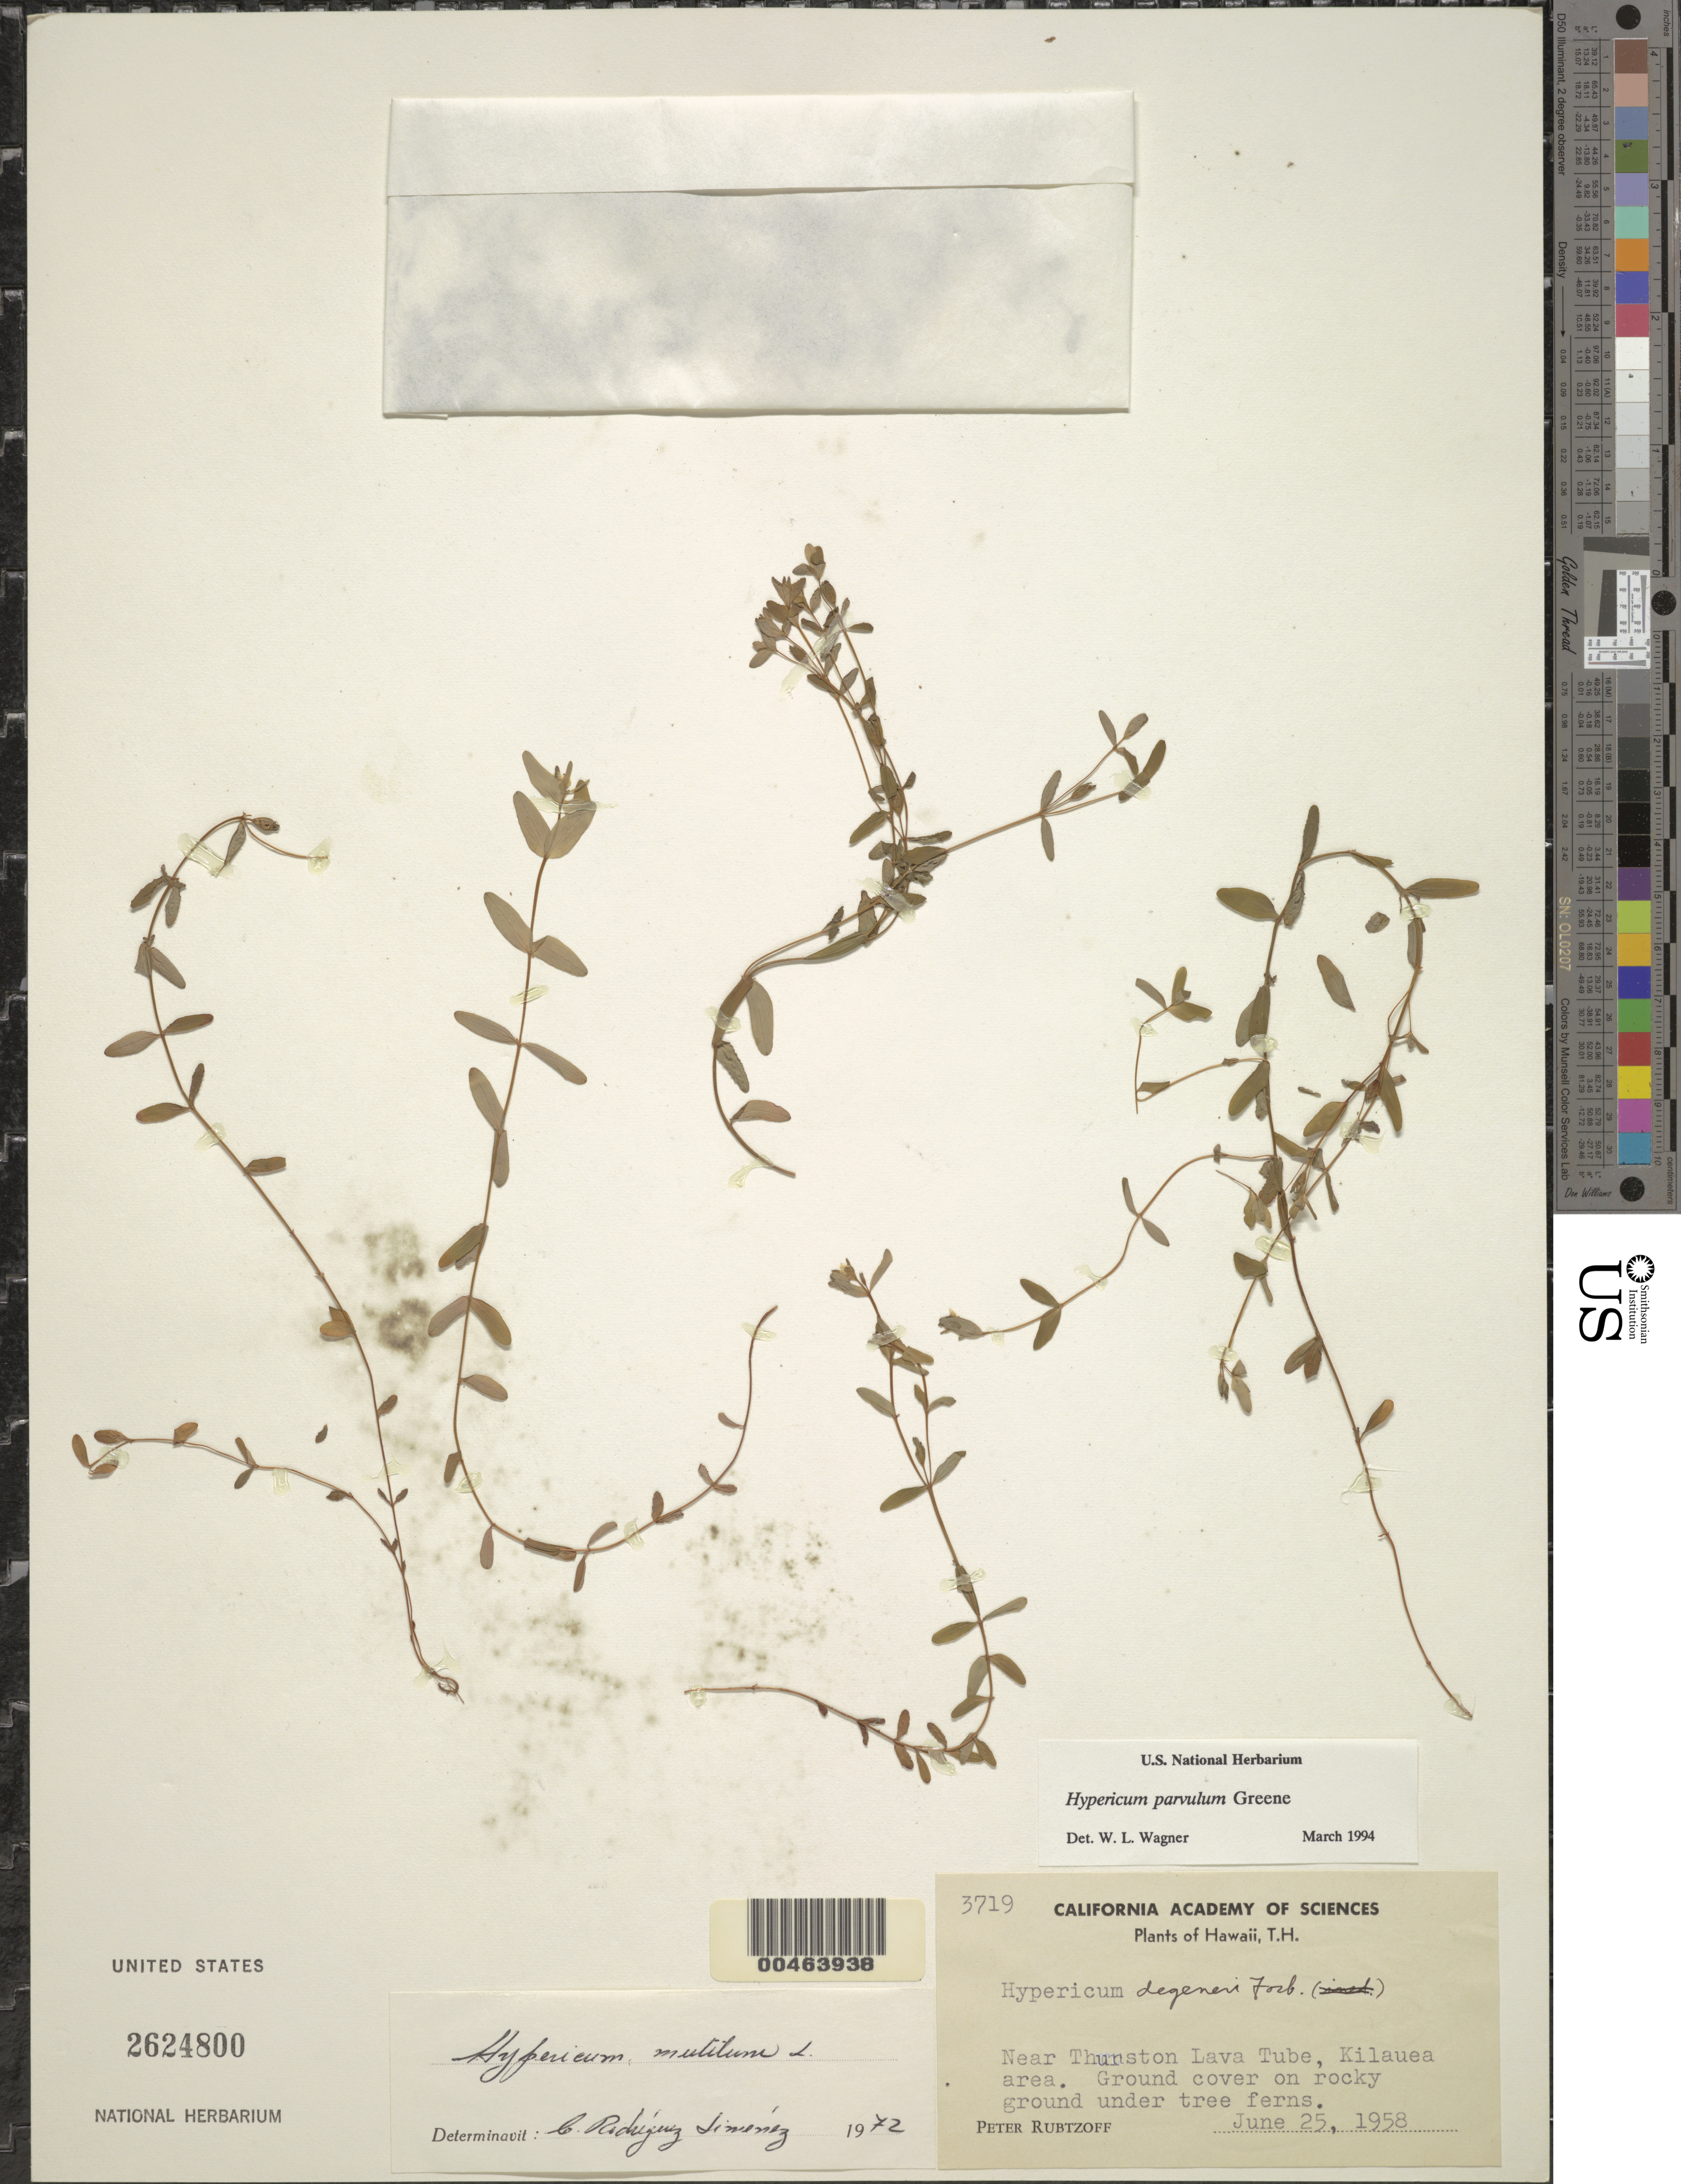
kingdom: Plantae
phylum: Tracheophyta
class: Magnoliopsida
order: Malpighiales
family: Hypericaceae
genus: Hypericum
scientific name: Hypericum parvulum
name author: Greene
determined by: Wagner, W. L., (BOT), Smithsonian Institution - National Museum of Natural History (UNITED STATES)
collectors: P. Rubtzoff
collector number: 3719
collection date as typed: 25 Jun 1958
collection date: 1958-06-25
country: United States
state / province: Hawaii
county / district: Hawaii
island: Hawaii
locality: Near Thurston Lave Tube, Kilauea area.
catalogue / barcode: US 2624800